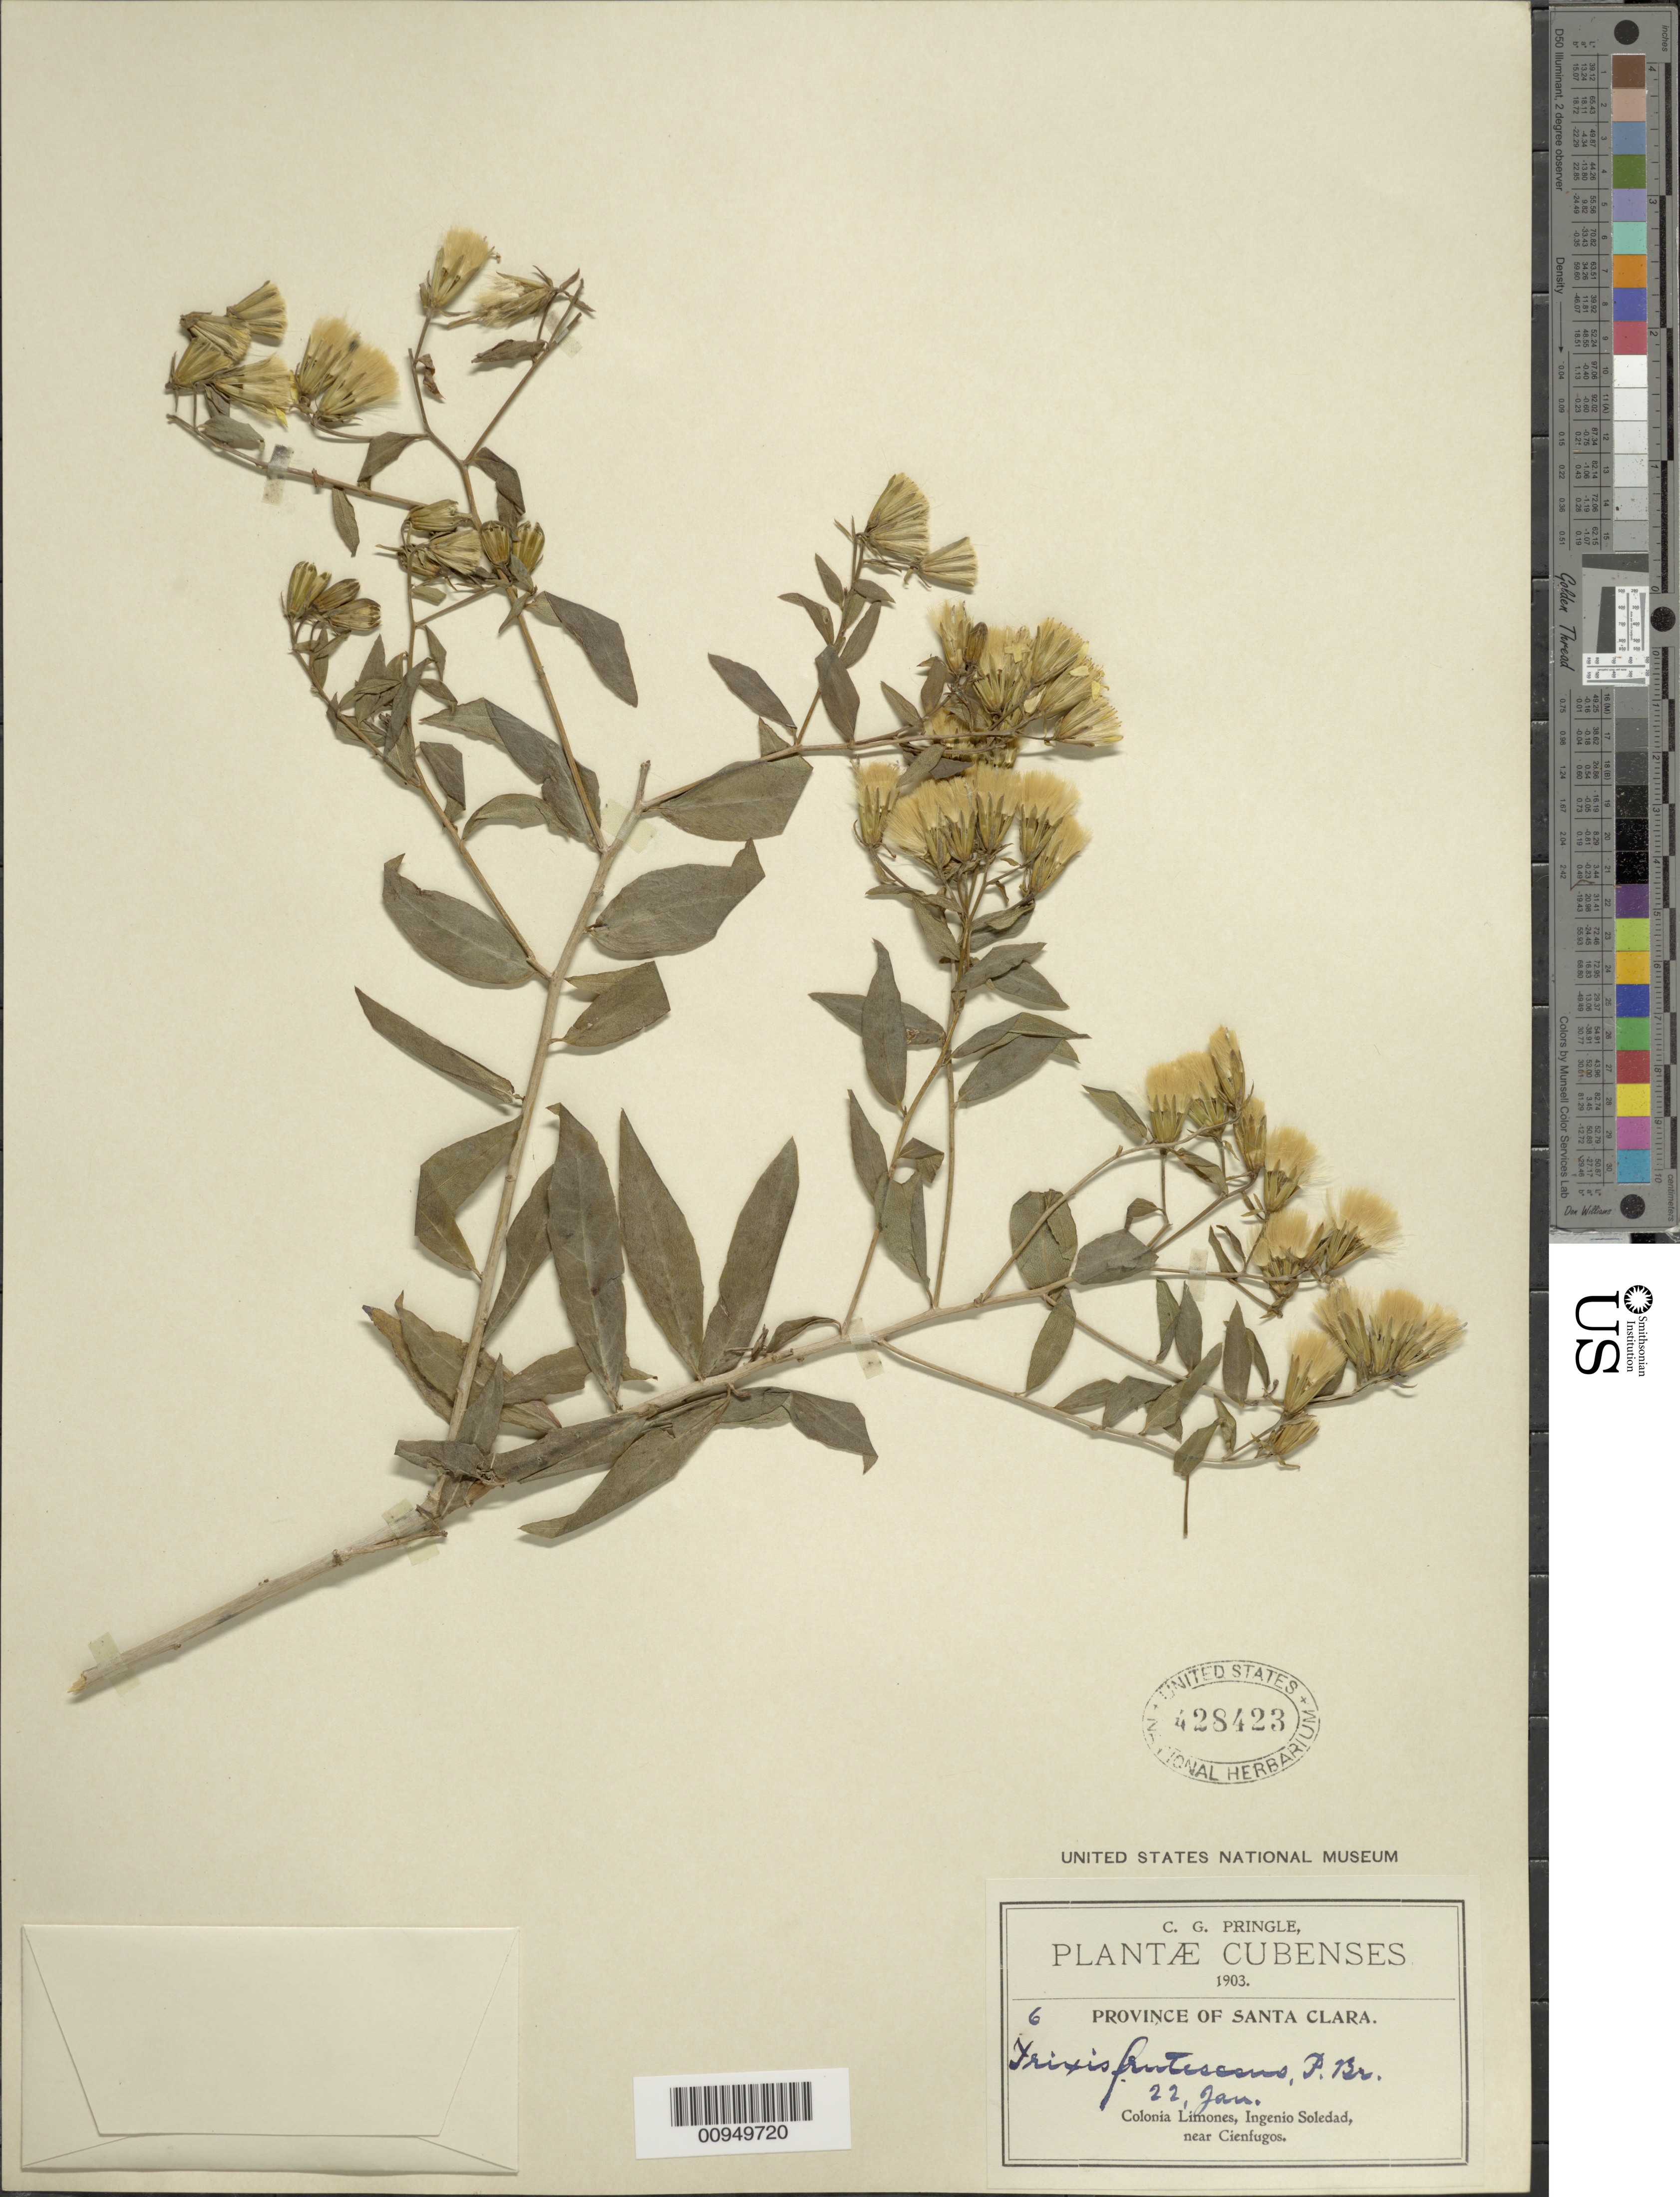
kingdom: Plantae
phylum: Tracheophyta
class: Magnoliopsida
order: Asterales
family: Asteraceae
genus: Trixis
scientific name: Trixis inula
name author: Crantz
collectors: C. G. Pringle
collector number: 6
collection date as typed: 22 Jan 1903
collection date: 1903-01-22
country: Cuba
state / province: Cienfuegos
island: Cuba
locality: Colonia Limones, Ingenio Soledad, near Cienfuegos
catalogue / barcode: US 428423